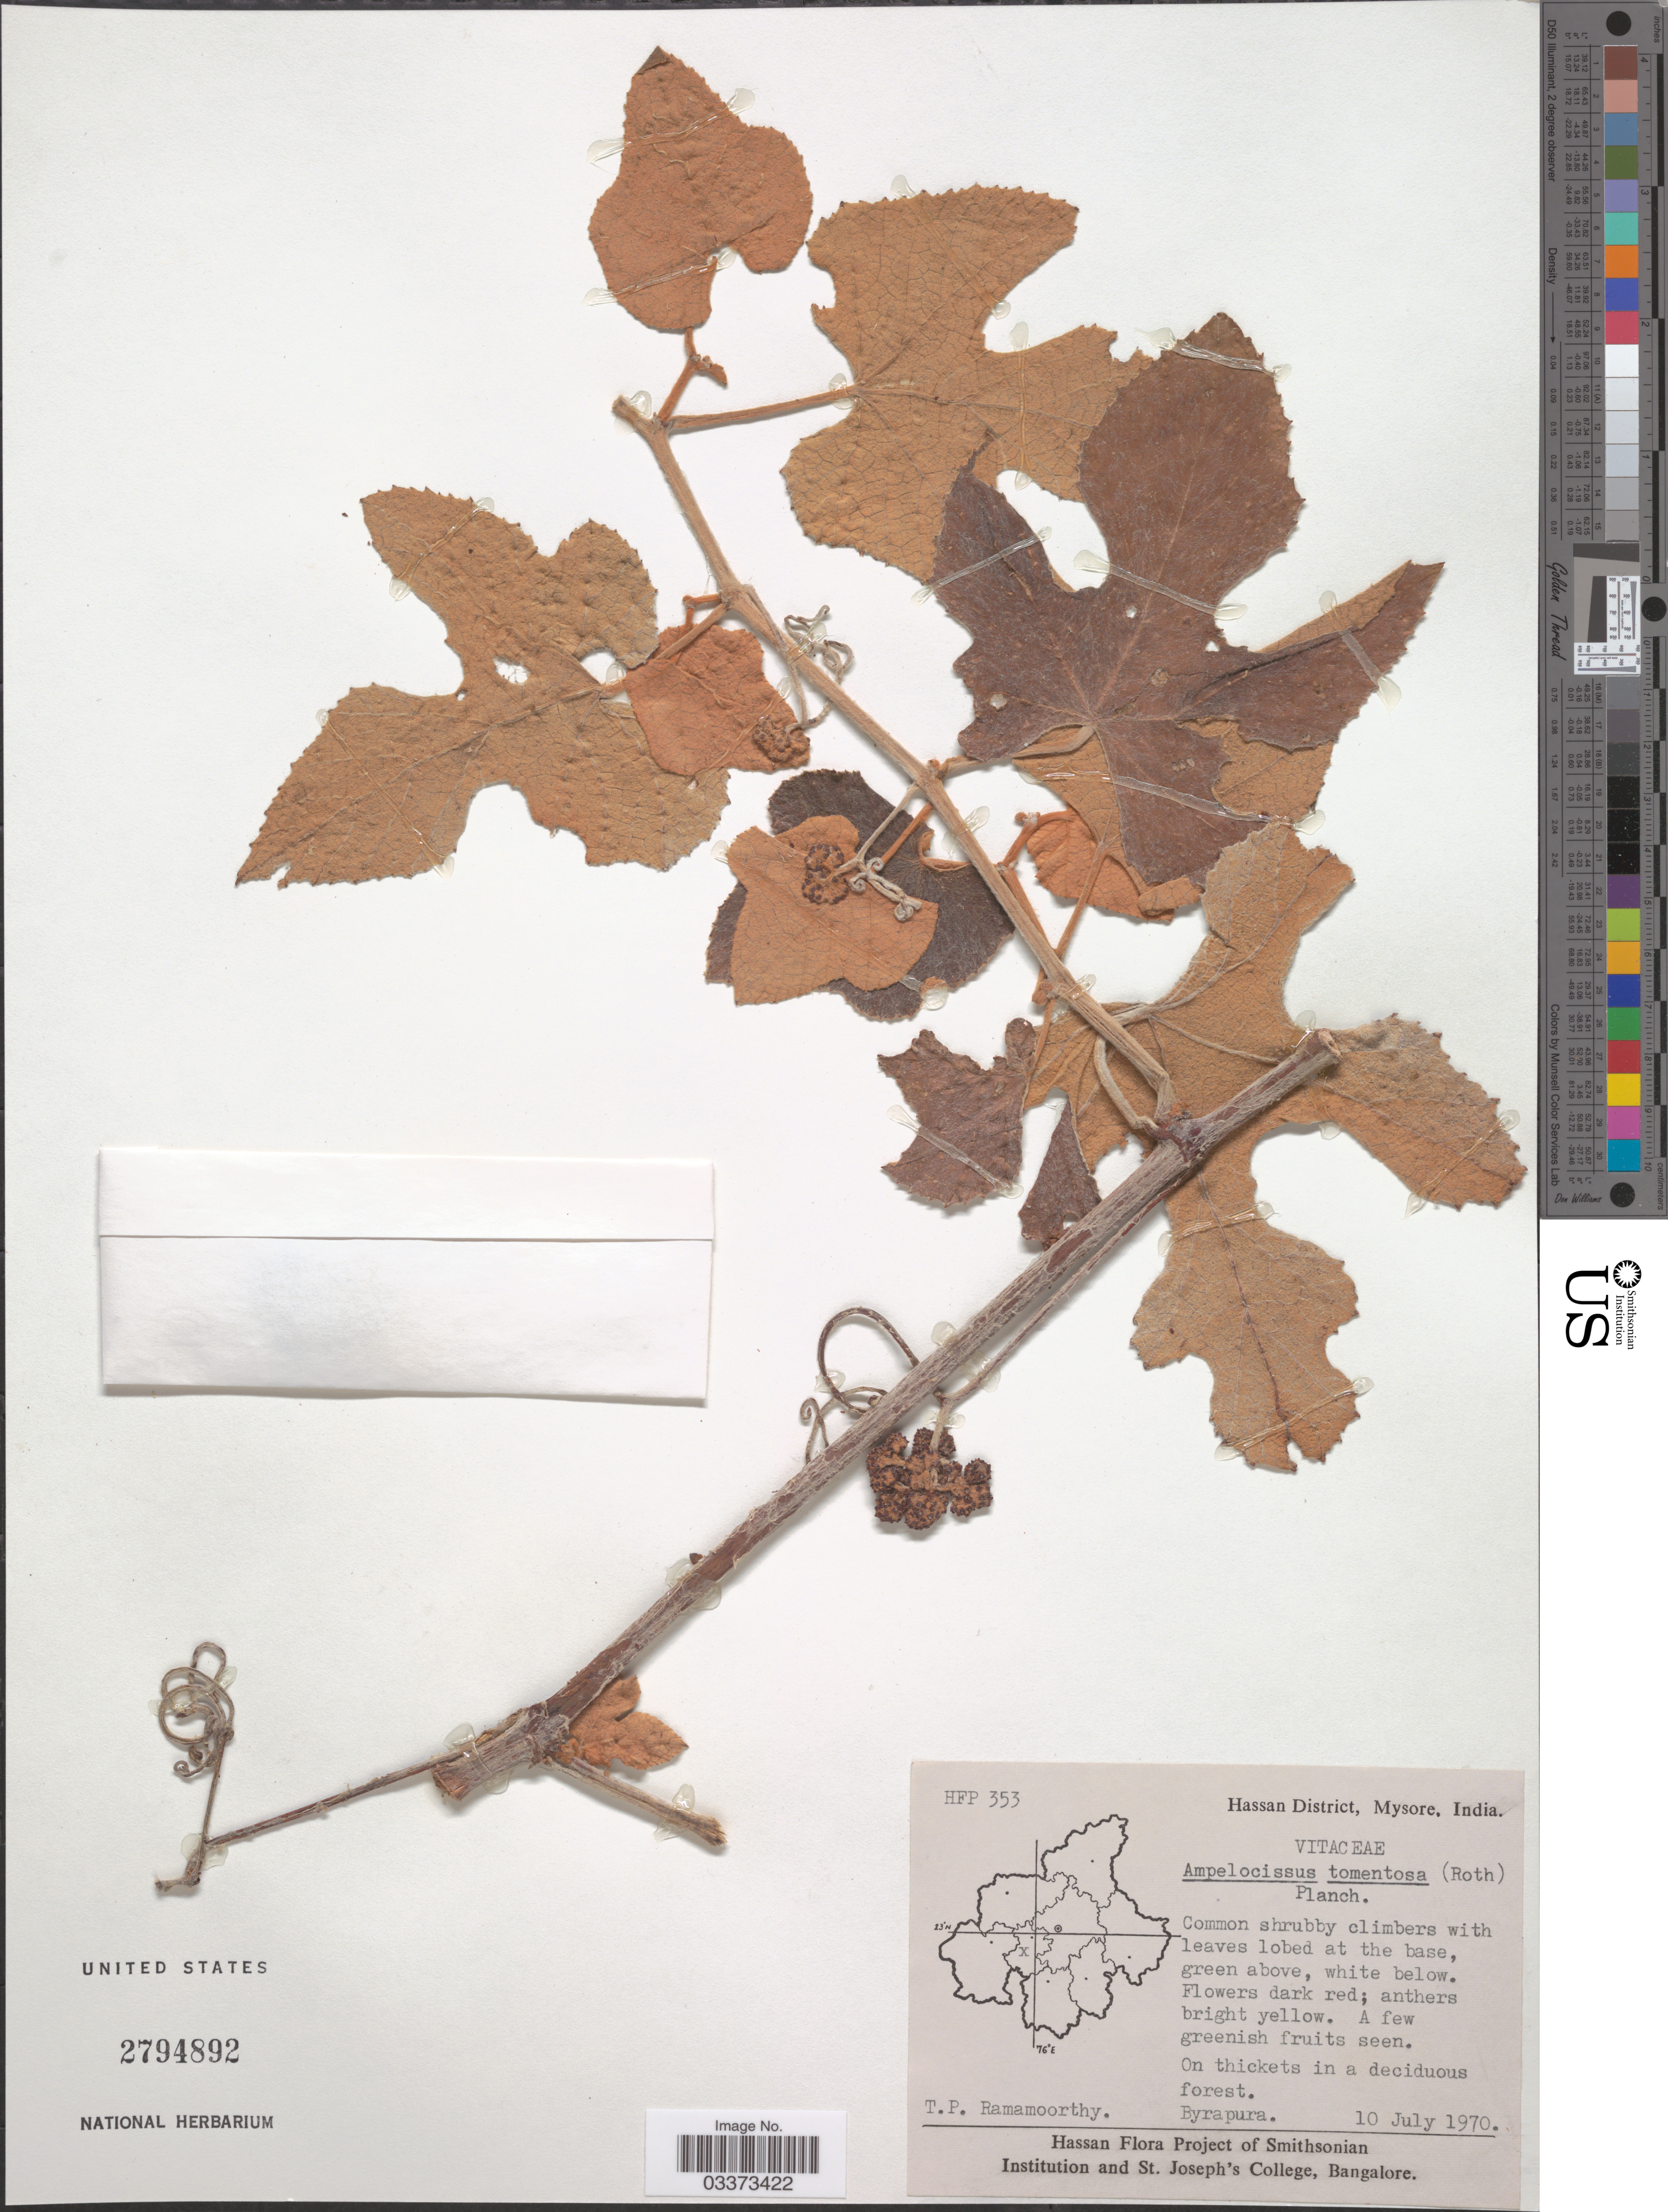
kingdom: Plantae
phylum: Tracheophyta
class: Magnoliopsida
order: Vitales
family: Vitaceae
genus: Ampelocissus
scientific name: Ampelocissus tomentosa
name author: (Roth in Schult.) Planch.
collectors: T. P. Ramamoorthy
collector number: HFP 353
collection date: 1970-07-10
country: India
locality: Hassan District, Mysore. Byrapura.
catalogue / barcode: US 2794892